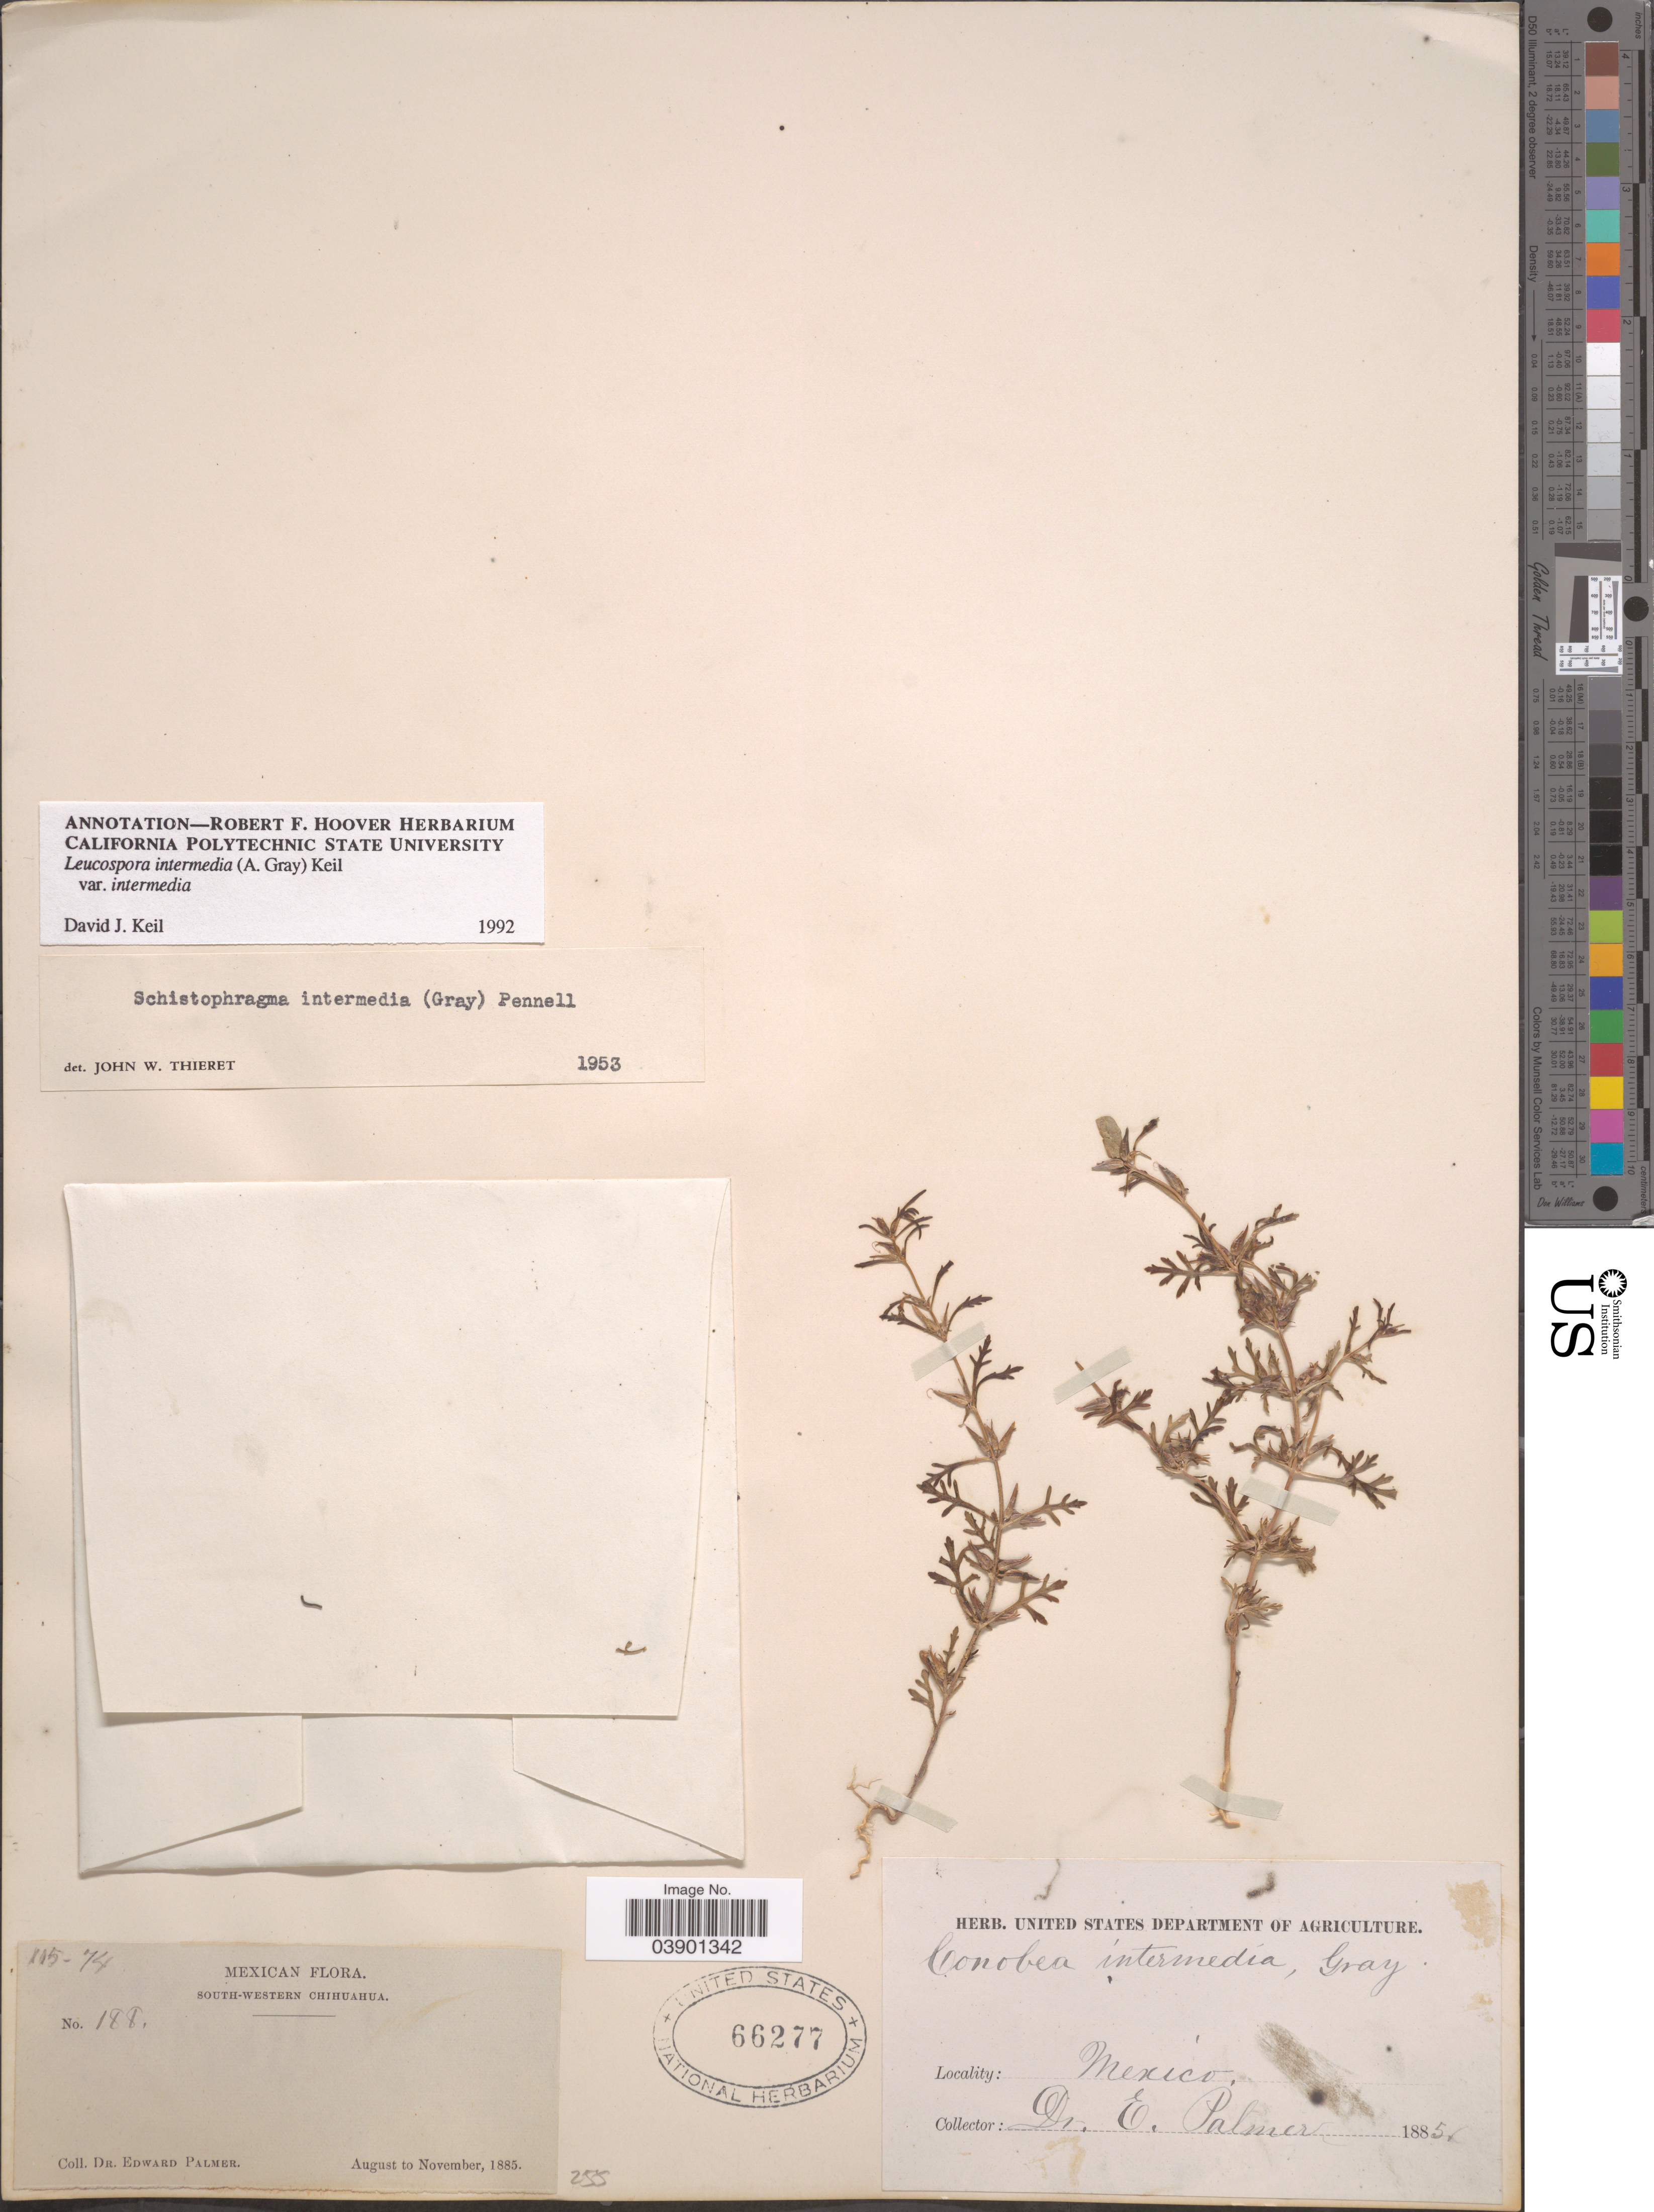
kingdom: Plantae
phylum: Tracheophyta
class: Magnoliopsida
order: Lamiales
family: Plantaginaceae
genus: Schistophragma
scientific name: Schistophragma intermedium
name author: (A. Gray) Pennell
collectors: E. Palmer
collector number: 188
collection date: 1885-08/1885-11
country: Mexico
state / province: Chihuahua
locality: South-western Chihuahua.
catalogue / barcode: US 66277